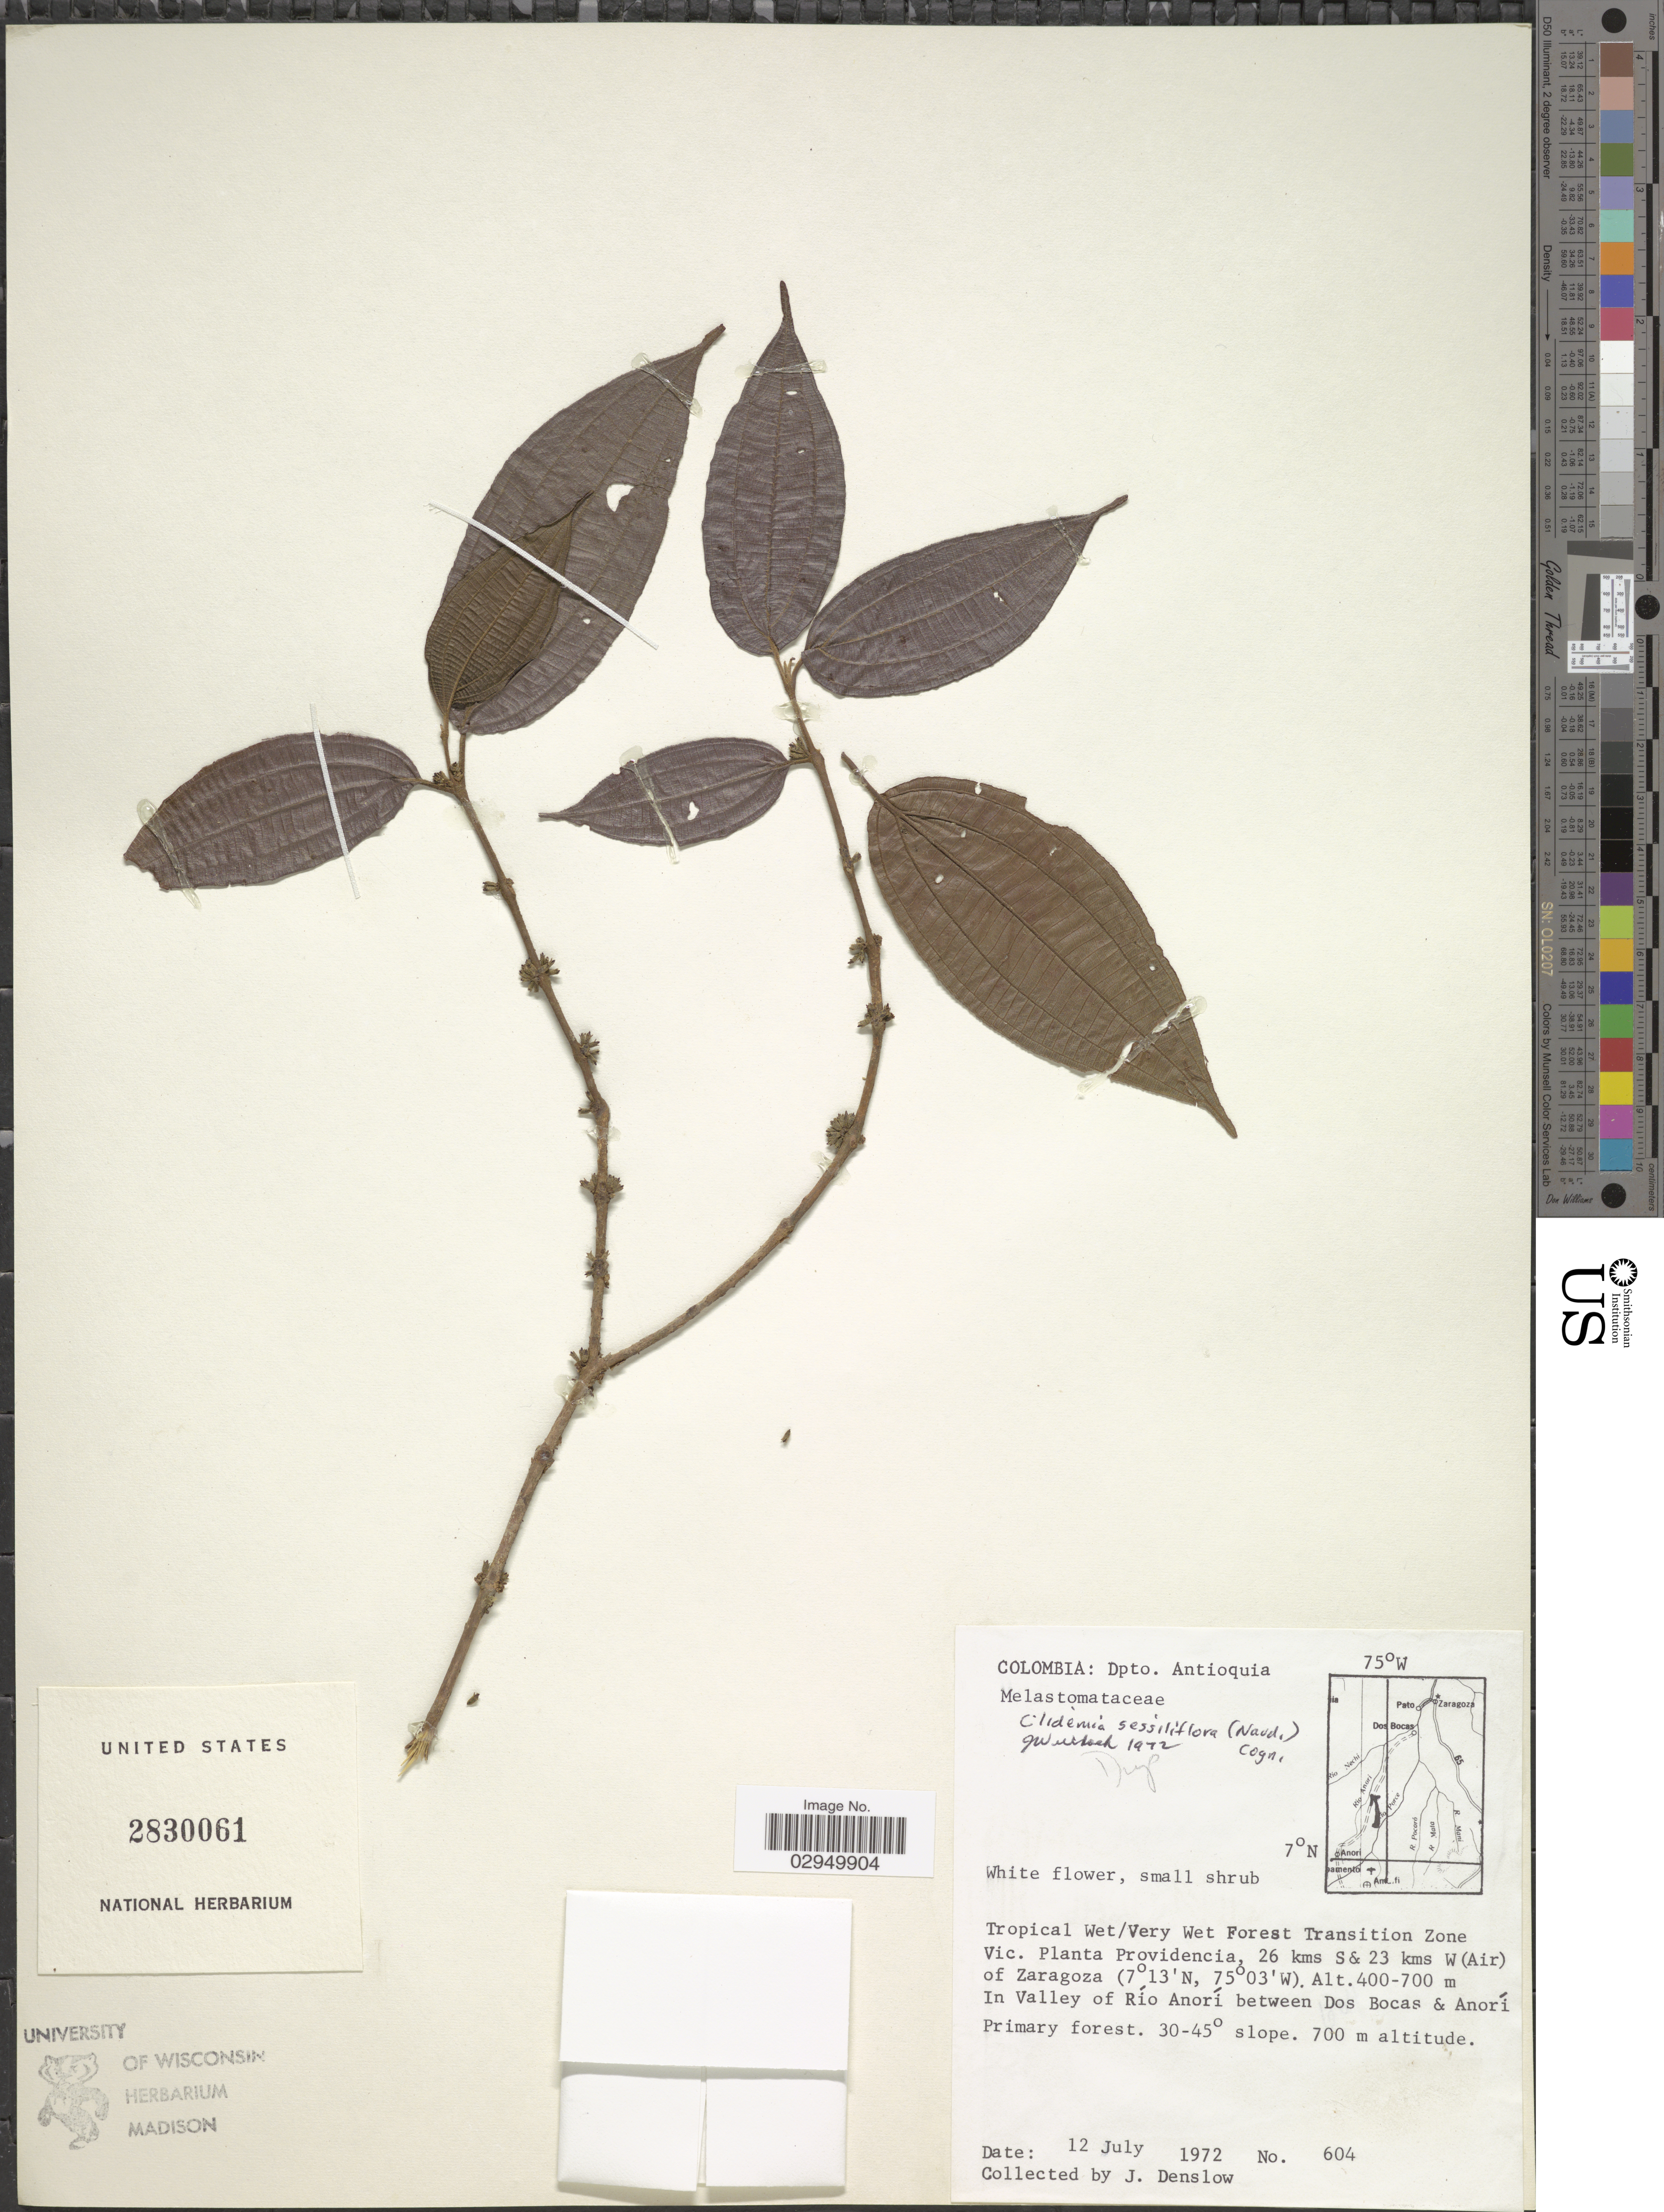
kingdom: Plantae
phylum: Tracheophyta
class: Magnoliopsida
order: Myrtales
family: Melastomataceae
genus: Clidemia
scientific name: Clidemia sessiliflora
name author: (Naudin) Cogn.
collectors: J. Denslow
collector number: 604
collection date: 1972-07-12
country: Colombia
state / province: Antioquia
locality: Dpto. Antioquia. Tropical Wet/Very Wet Forest Transition Zone. Vic. Planta Providencia, 26 kms S & 23 kms W (Air) of Zaragoza. In Valley of Río Anorí between Dos Bocas & Anorí. Primary forest. 30-45° slope.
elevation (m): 400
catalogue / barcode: US 2830061